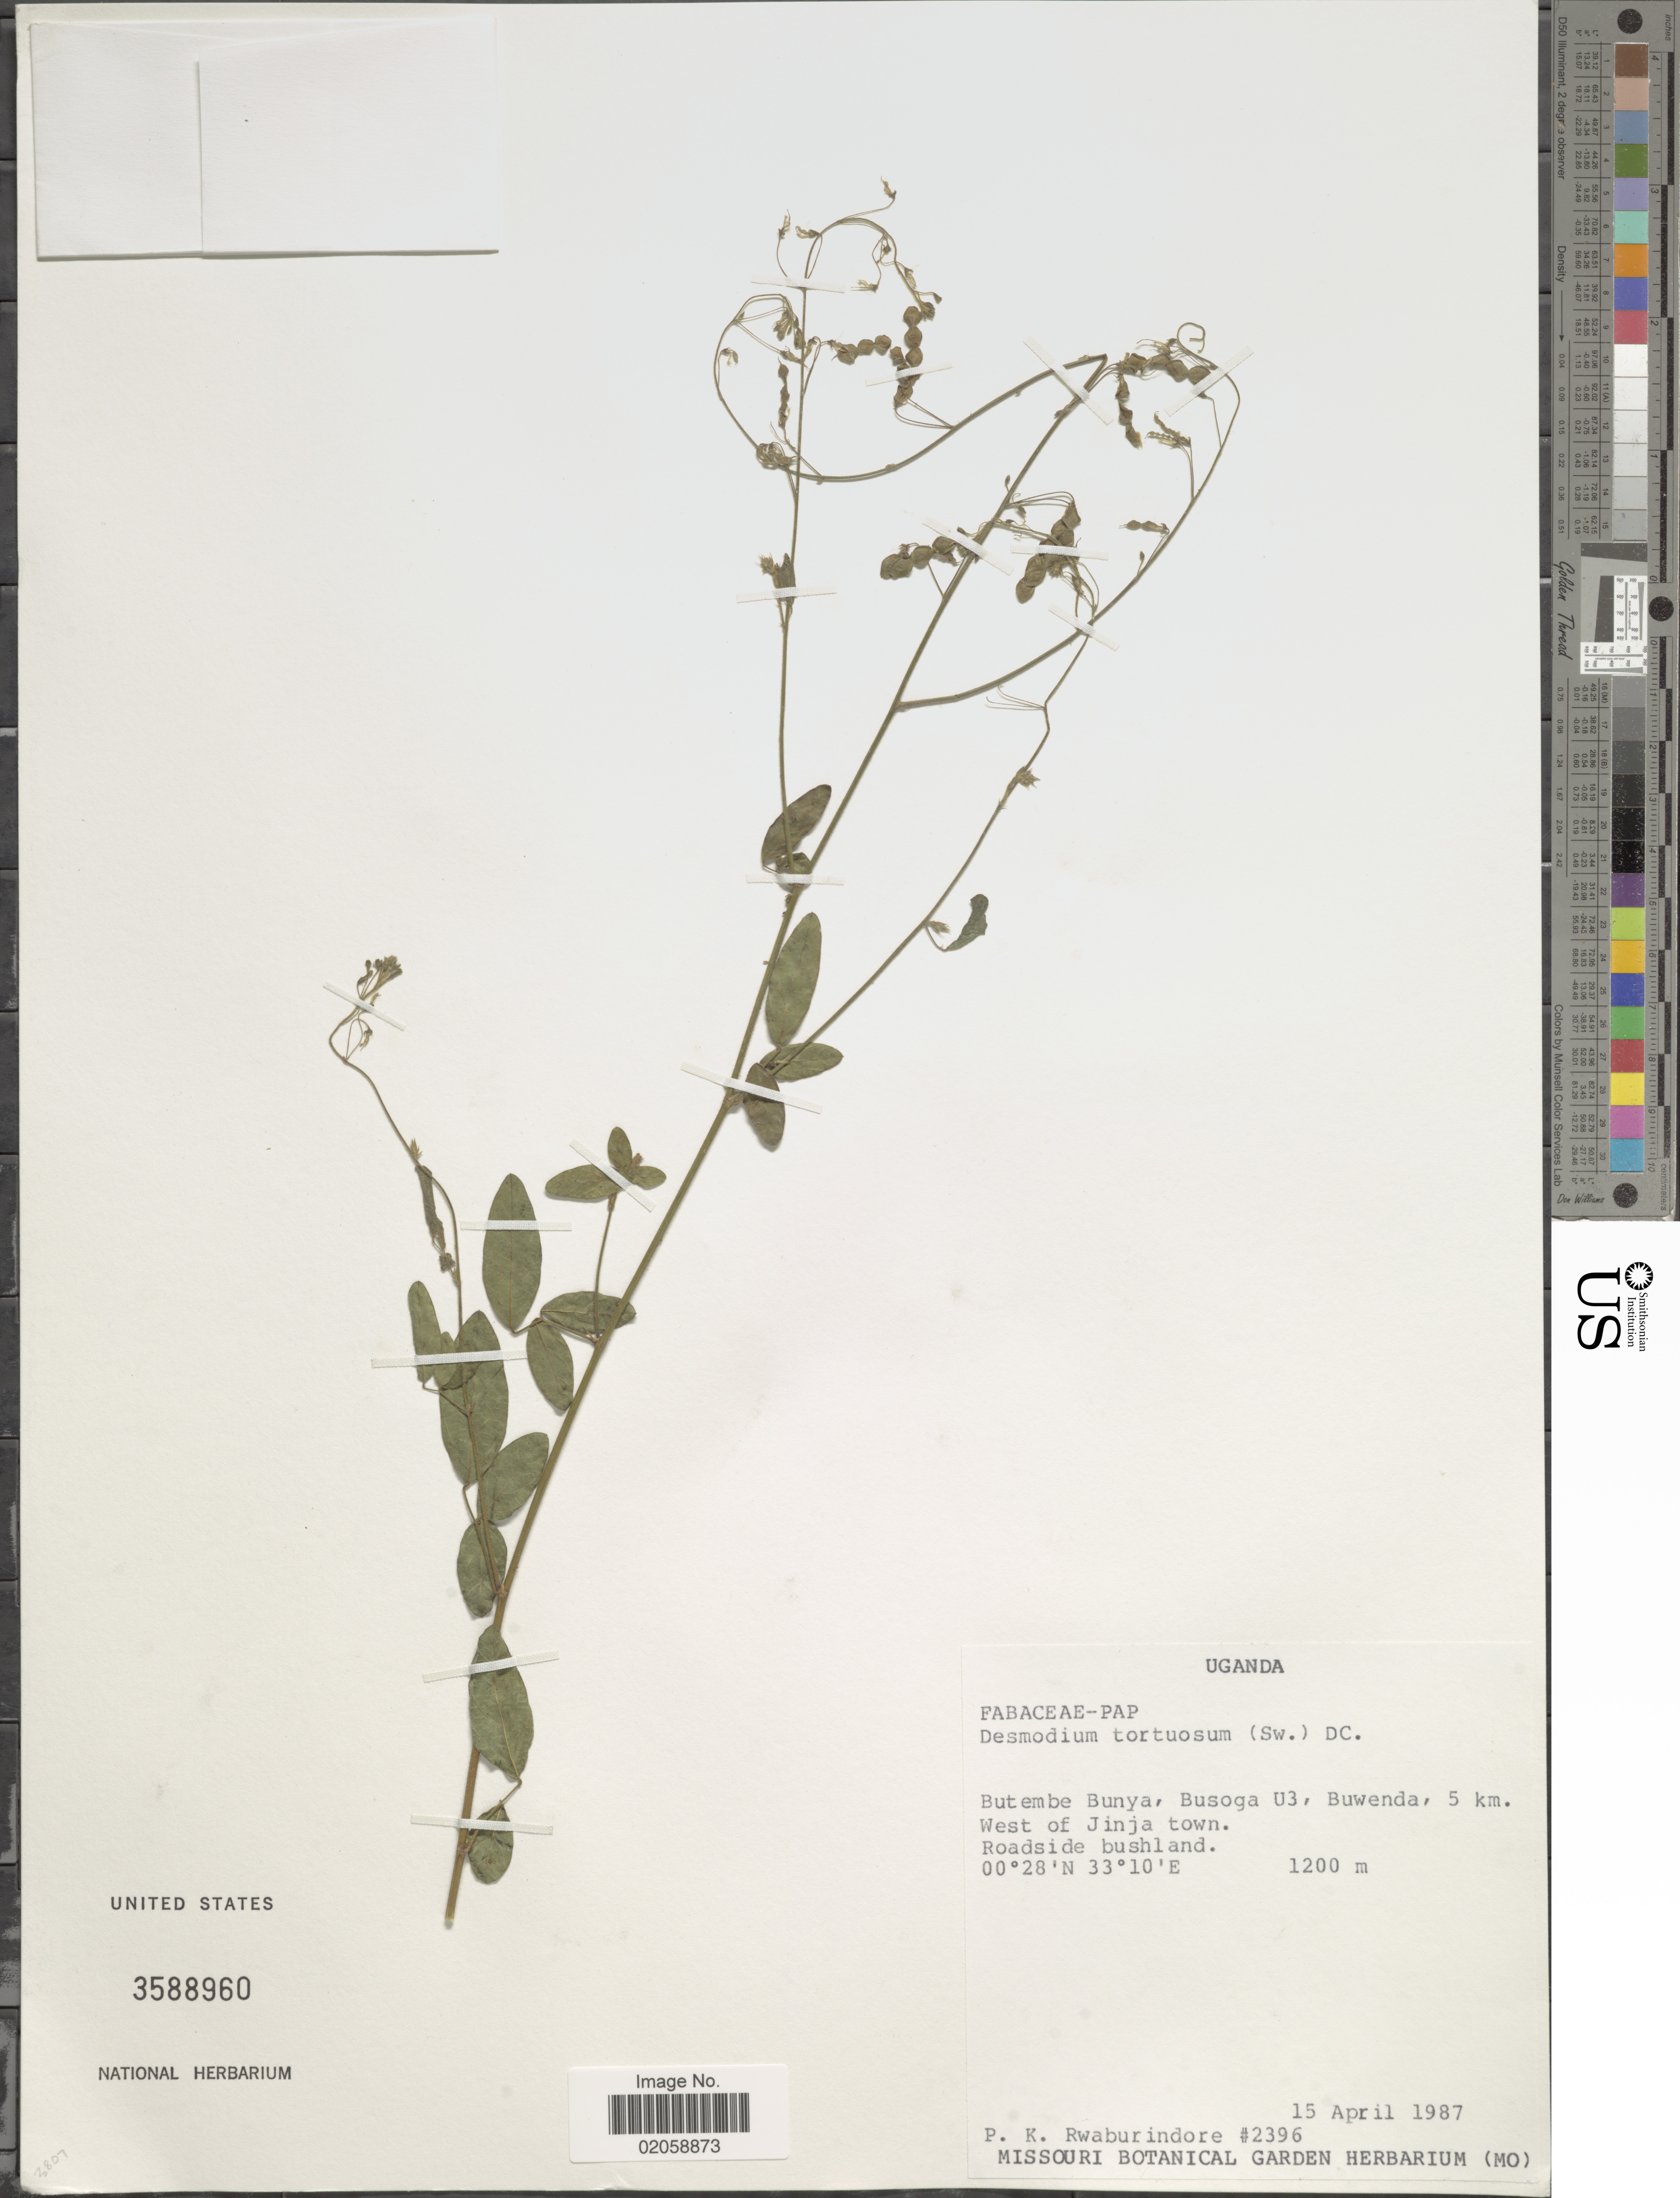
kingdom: Plantae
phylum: Tracheophyta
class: Magnoliopsida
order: Fabales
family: Fabaceae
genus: Desmodium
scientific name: Desmodium tortuosum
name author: (Sw.) DC.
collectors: P. Rwaburindore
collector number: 2396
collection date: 1987-04-15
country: Uganda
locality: Butembe Bunya, Busoga U3, Buwenda, 5 km. West of Jinja town. Roadside bushland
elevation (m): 1200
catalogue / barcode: US 3588960